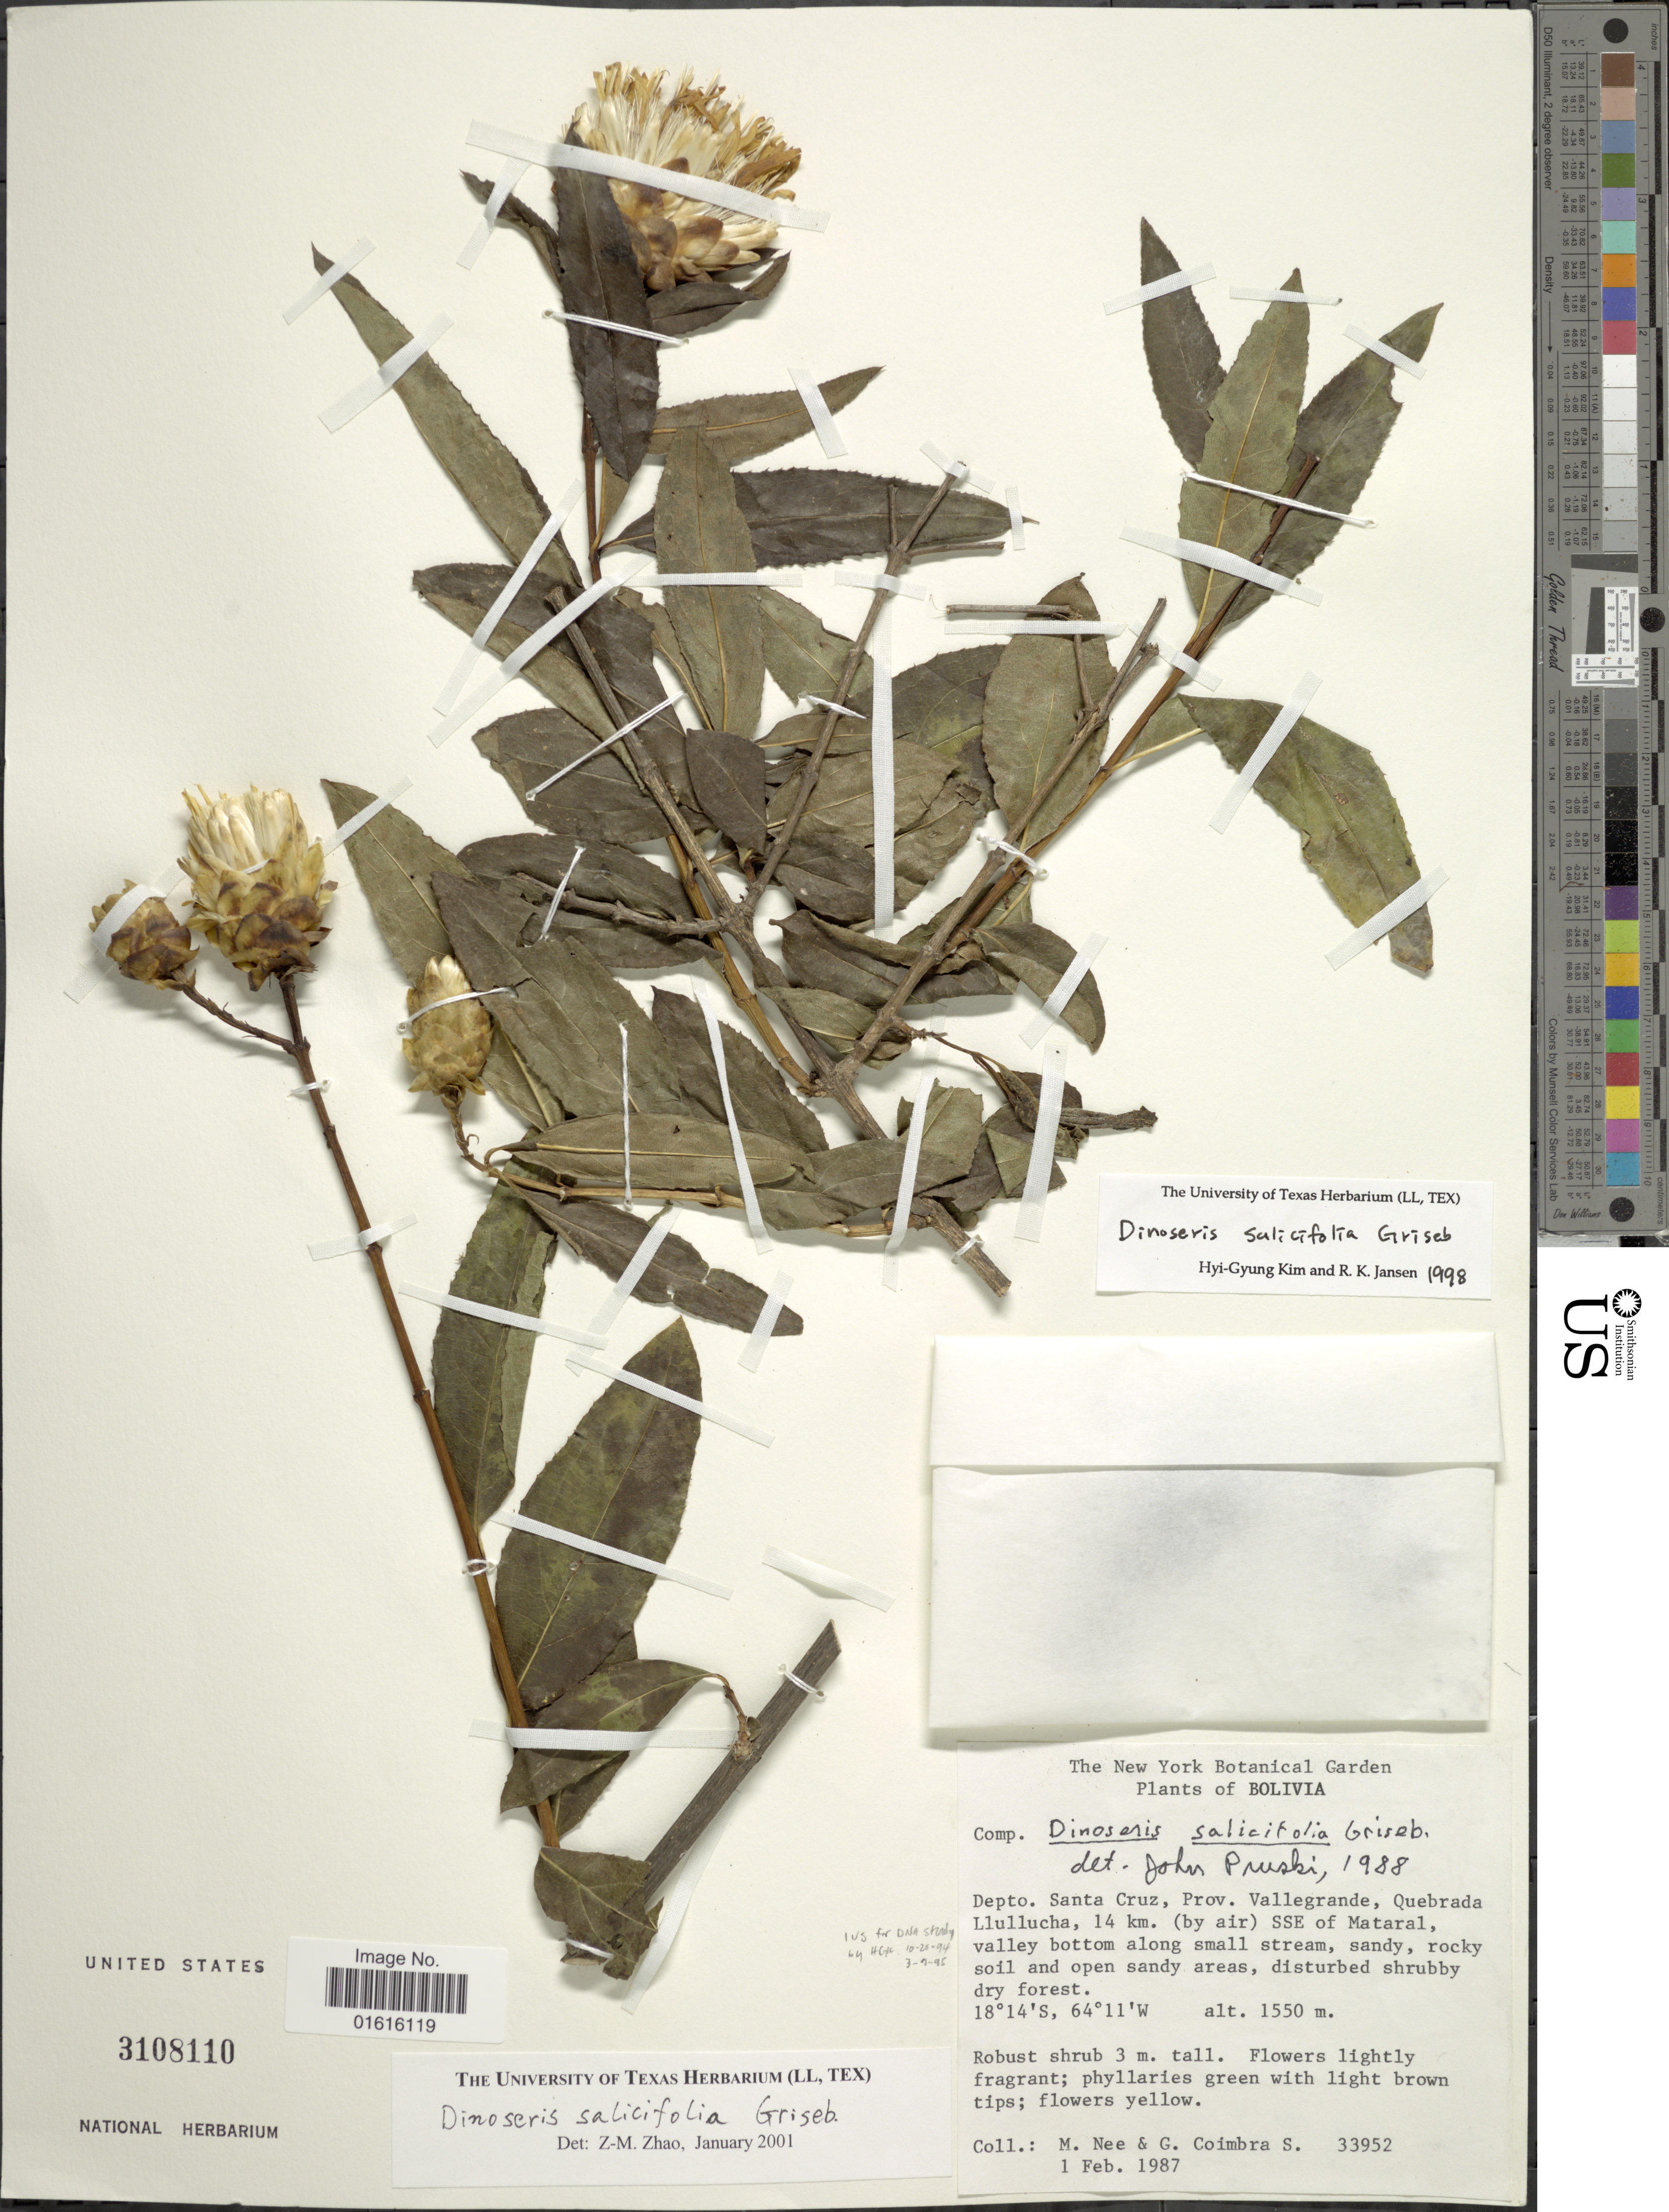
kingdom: Plantae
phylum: Tracheophyta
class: Magnoliopsida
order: Asterales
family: Asteraceae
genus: Dinoseris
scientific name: Dinoseris salicifolia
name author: Griseb.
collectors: M. Nee & G. Coimbra S.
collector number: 33952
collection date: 1987-02-01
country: Bolivia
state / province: Santa Cruz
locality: Prov. Vallegrande, Quebrada Llullucha, 14 km. (by air)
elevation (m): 1550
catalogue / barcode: US 3108110